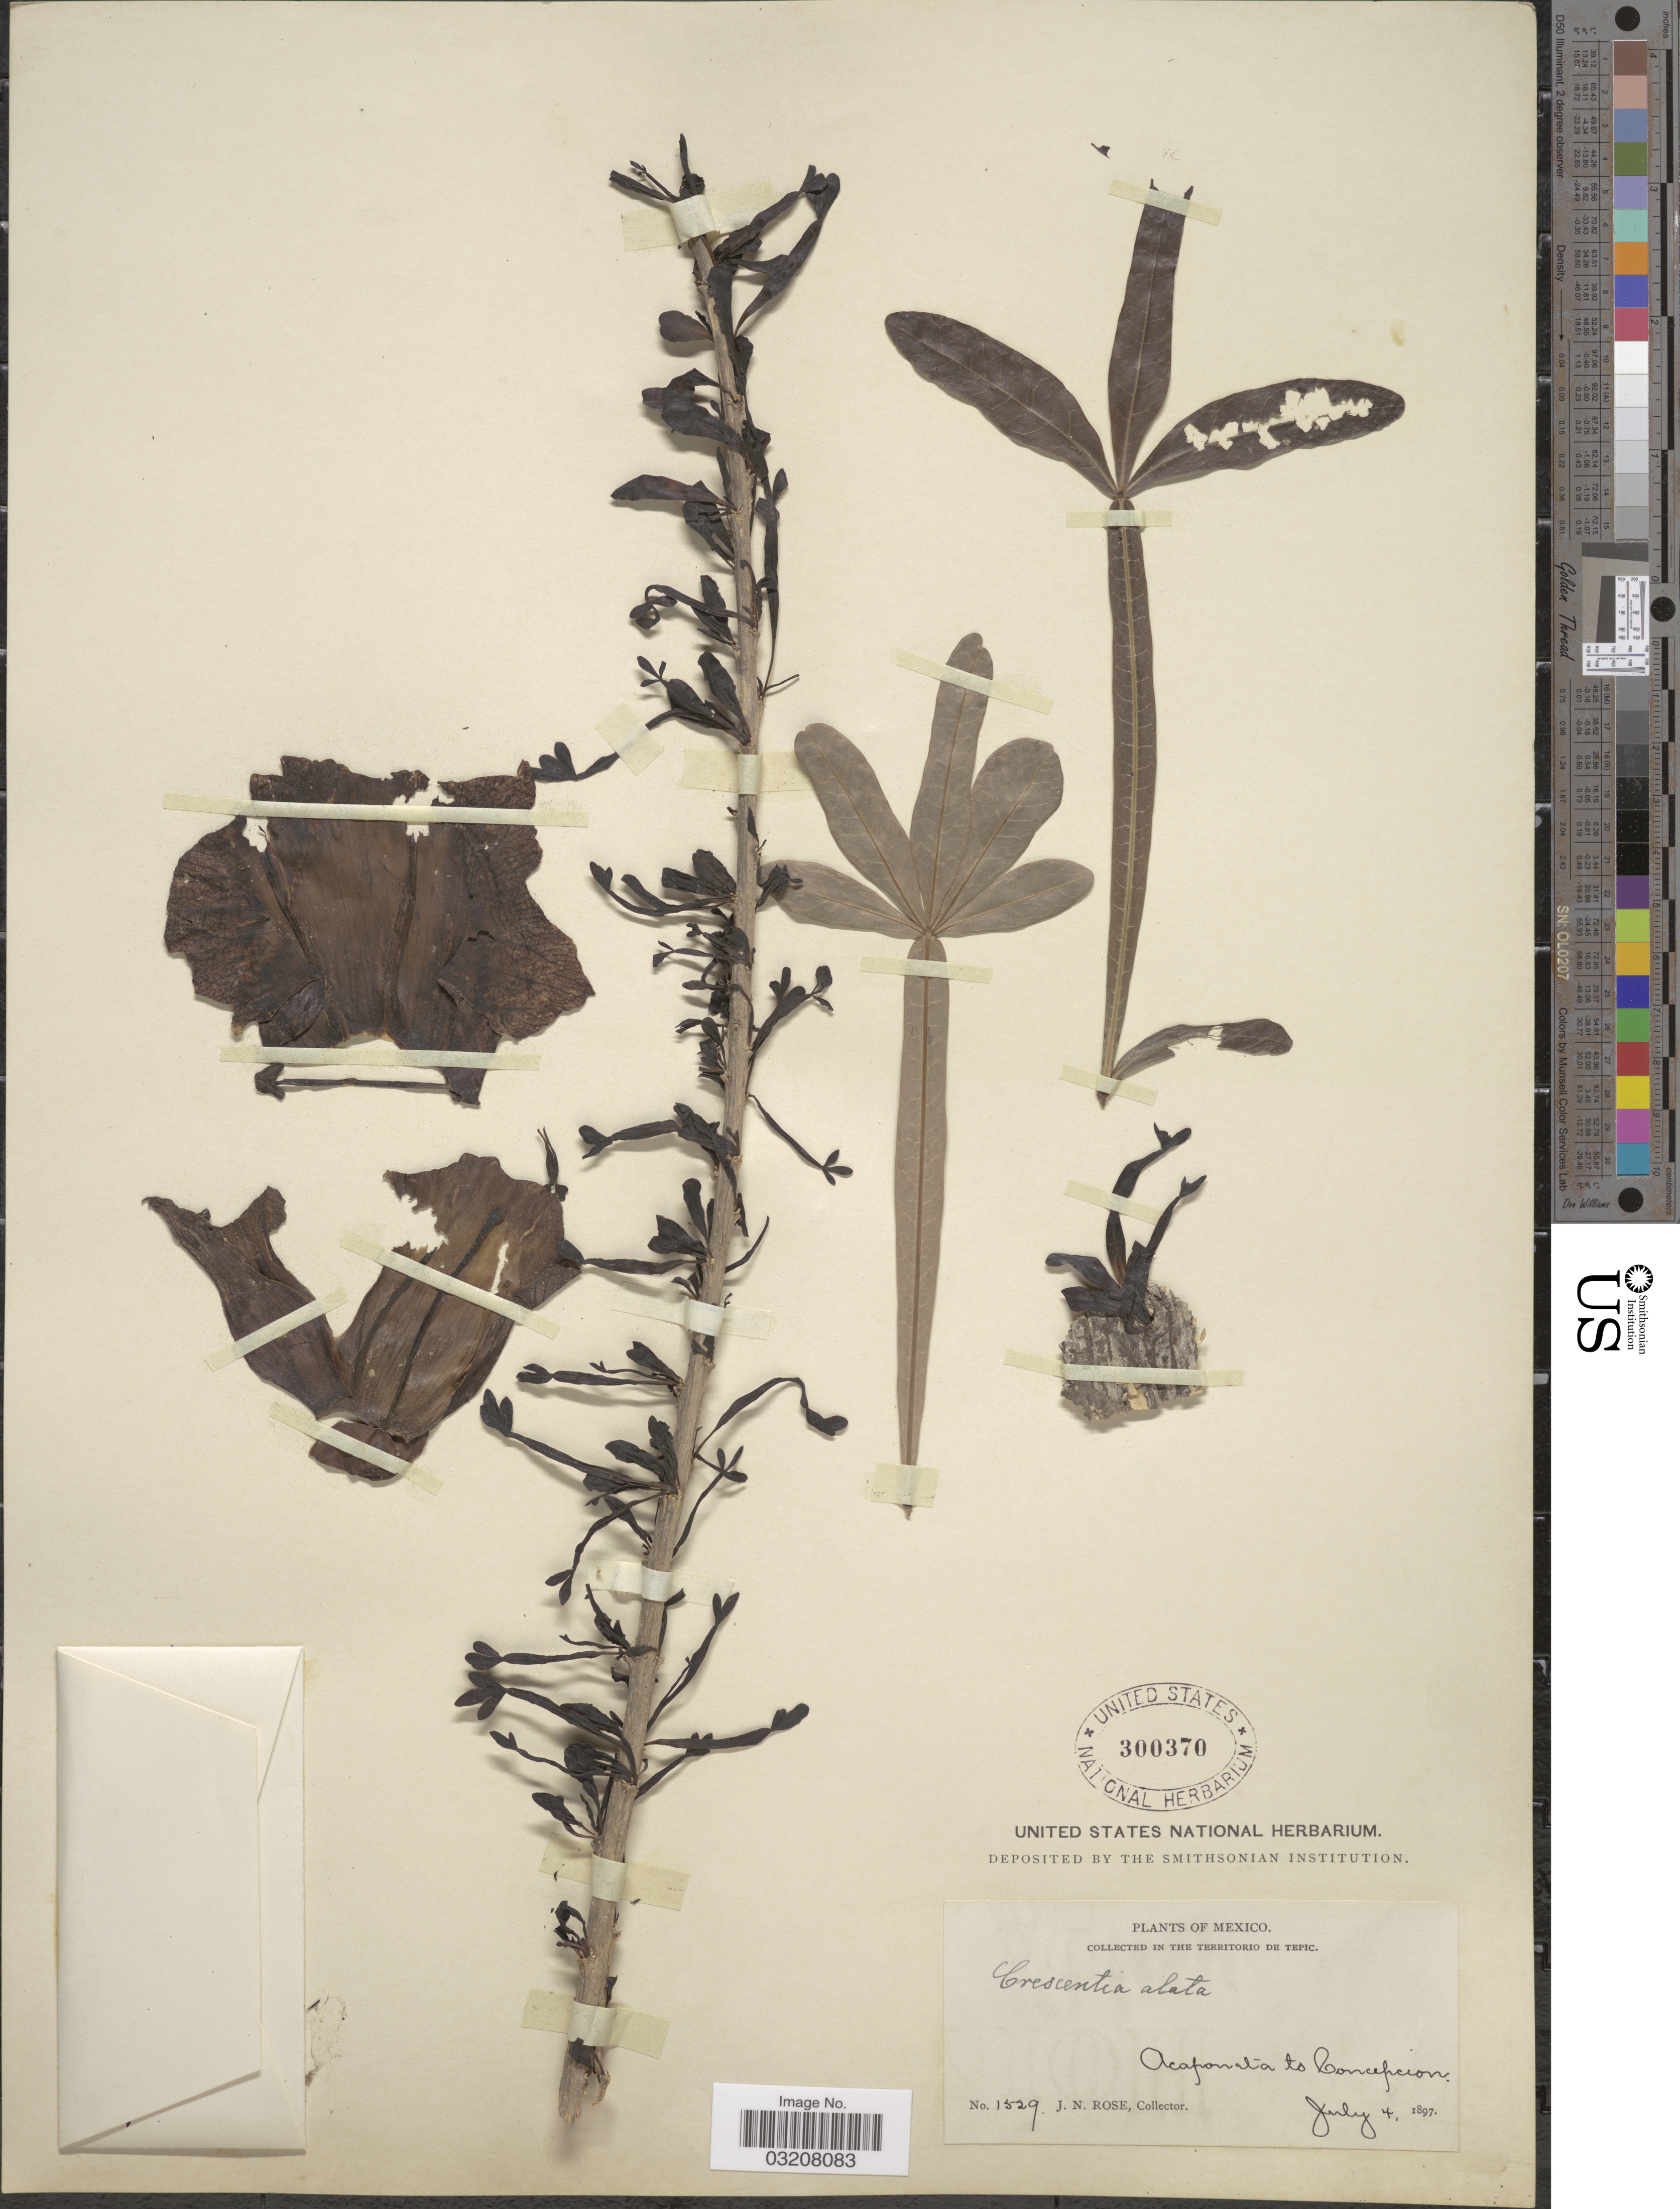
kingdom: Plantae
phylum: Tracheophyta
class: Magnoliopsida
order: Lamiales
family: Bignoniaceae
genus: Crescentia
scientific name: Crescentia alata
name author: Kunth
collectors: J. N. Rose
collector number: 1529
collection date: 1897-07-04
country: Mexico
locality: Collected in the Territorio de Tepic. Acaponeta to Concepcion.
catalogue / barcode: US 300370